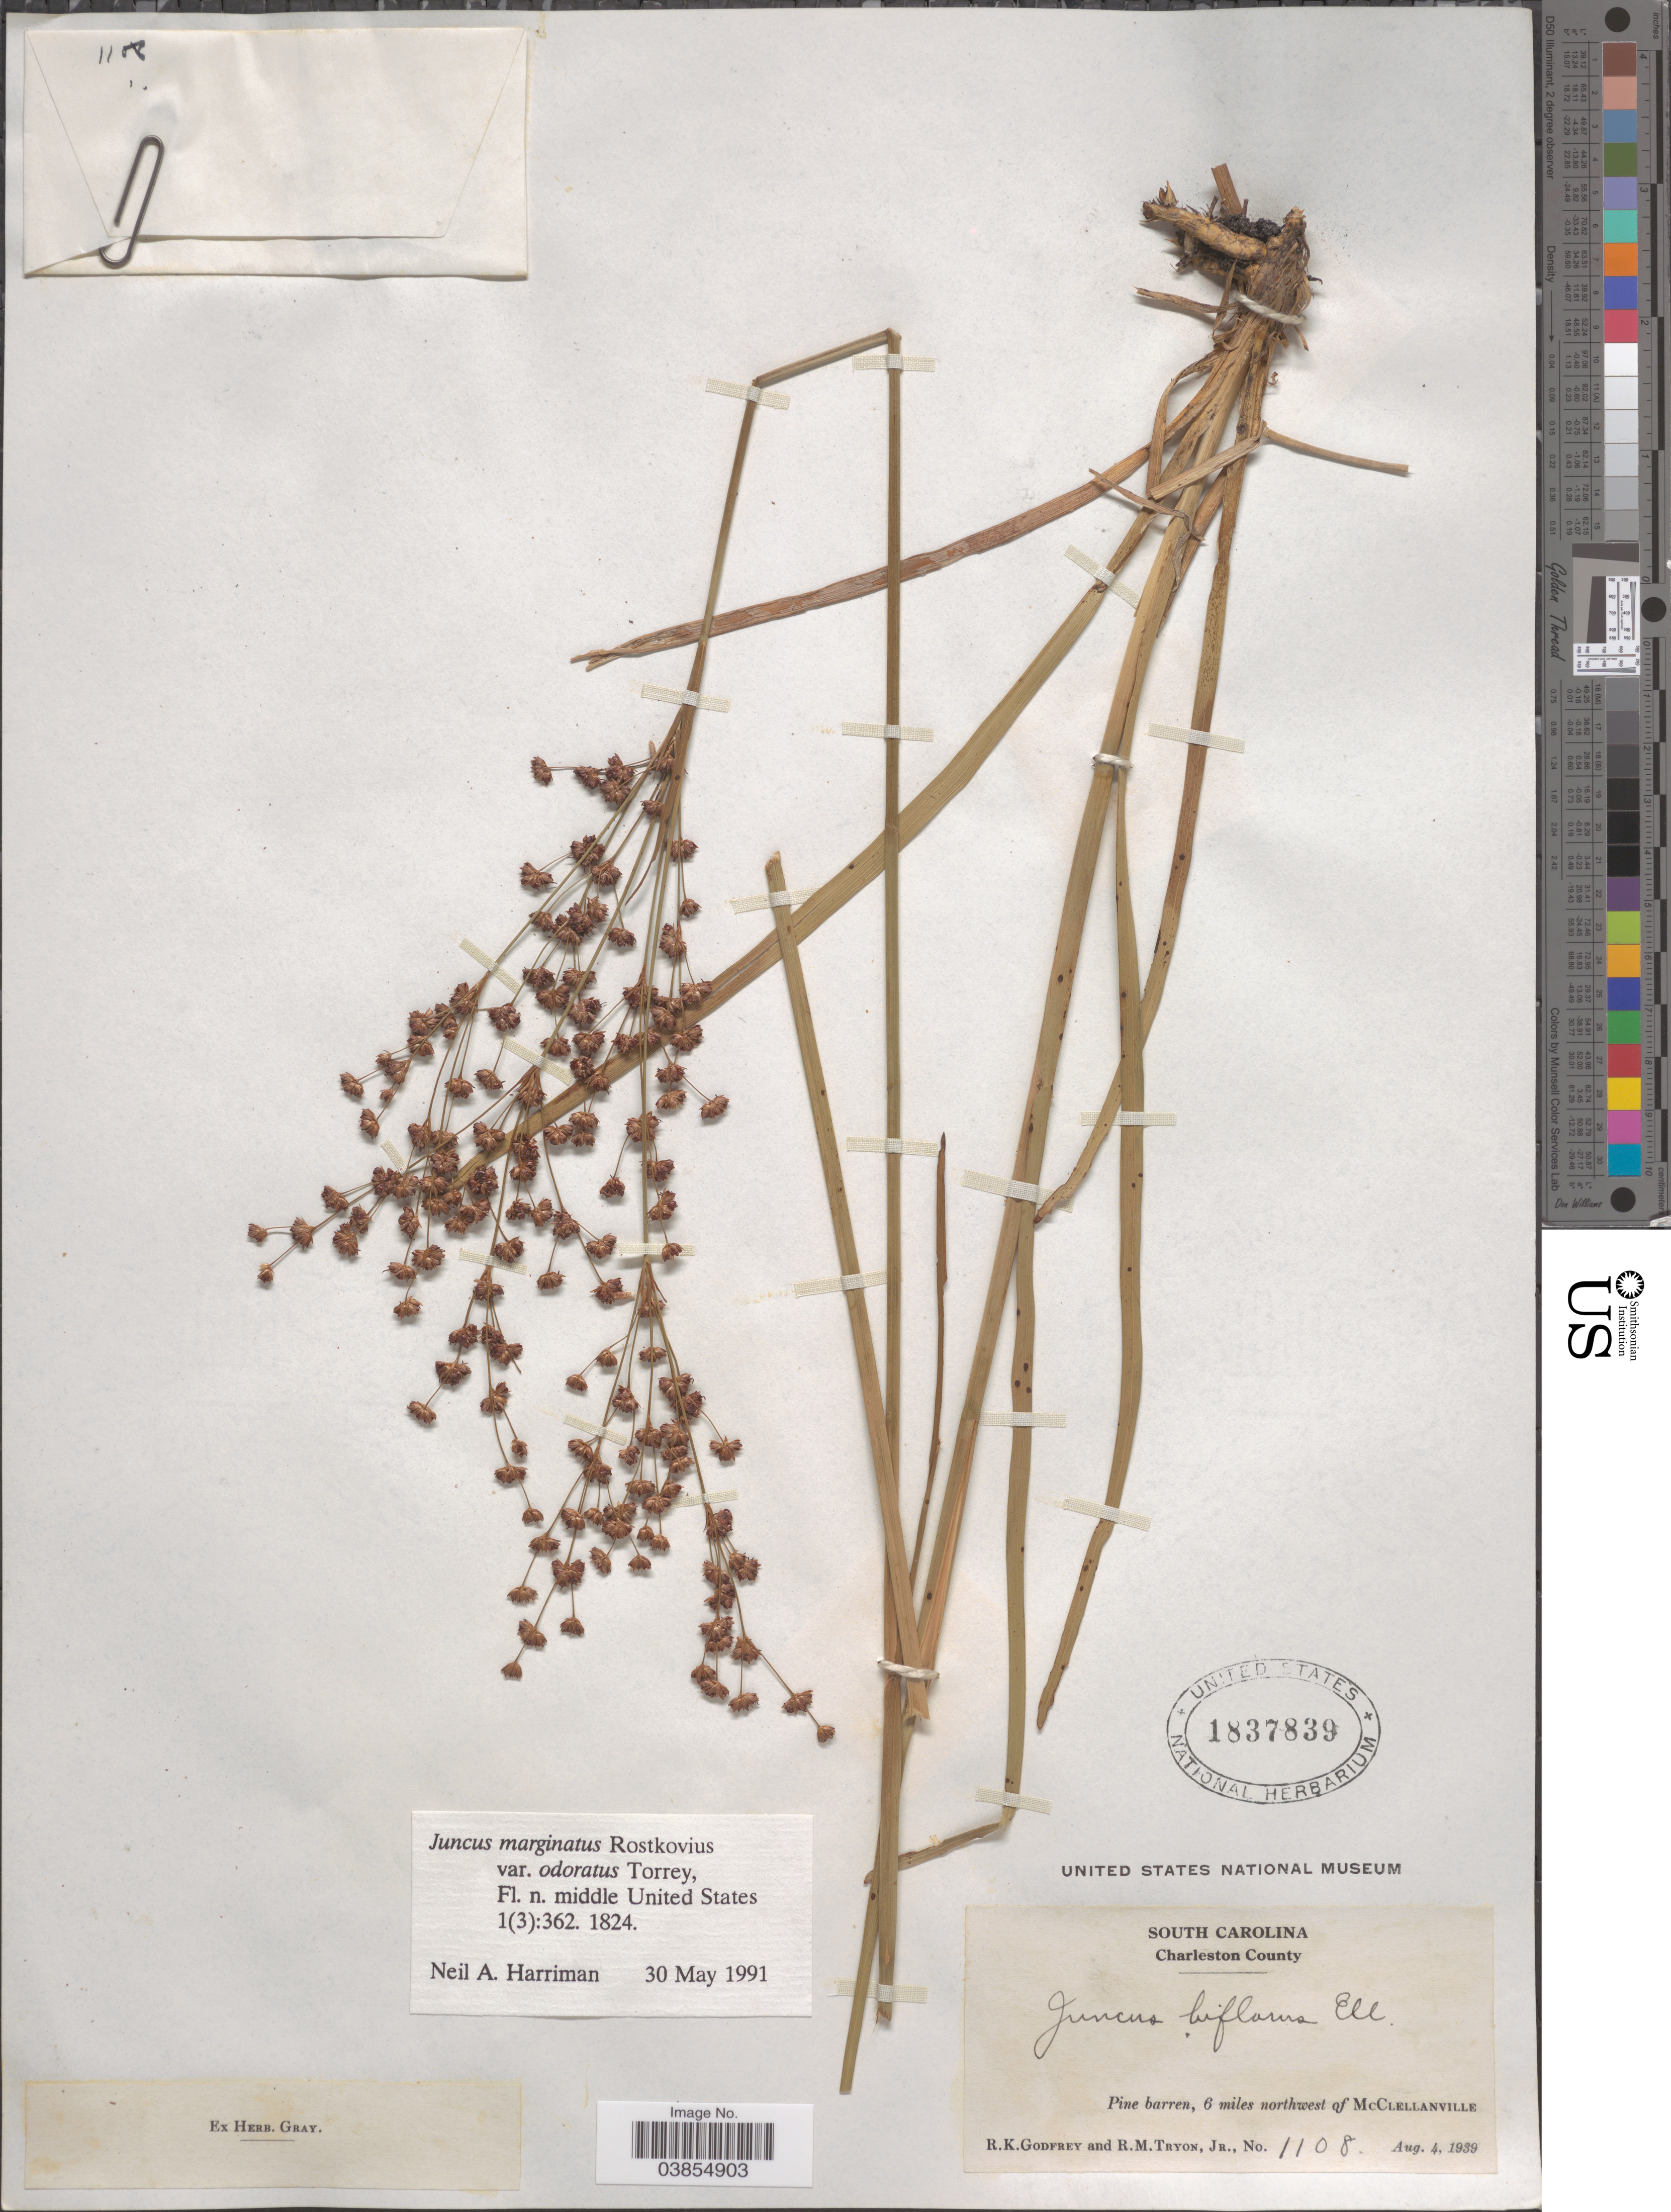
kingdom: Plantae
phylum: Tracheophyta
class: Liliopsida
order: Poales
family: Juncaceae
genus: Juncus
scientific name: Juncus marginatus var. odoratus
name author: Torr.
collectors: R. K. Godfrey & R. Tryon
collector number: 1108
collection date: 1939-08-04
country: United States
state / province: South Carolina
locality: Charleston County. Pine barren, 6 miles northwest of McClellanville.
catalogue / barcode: US 1837839